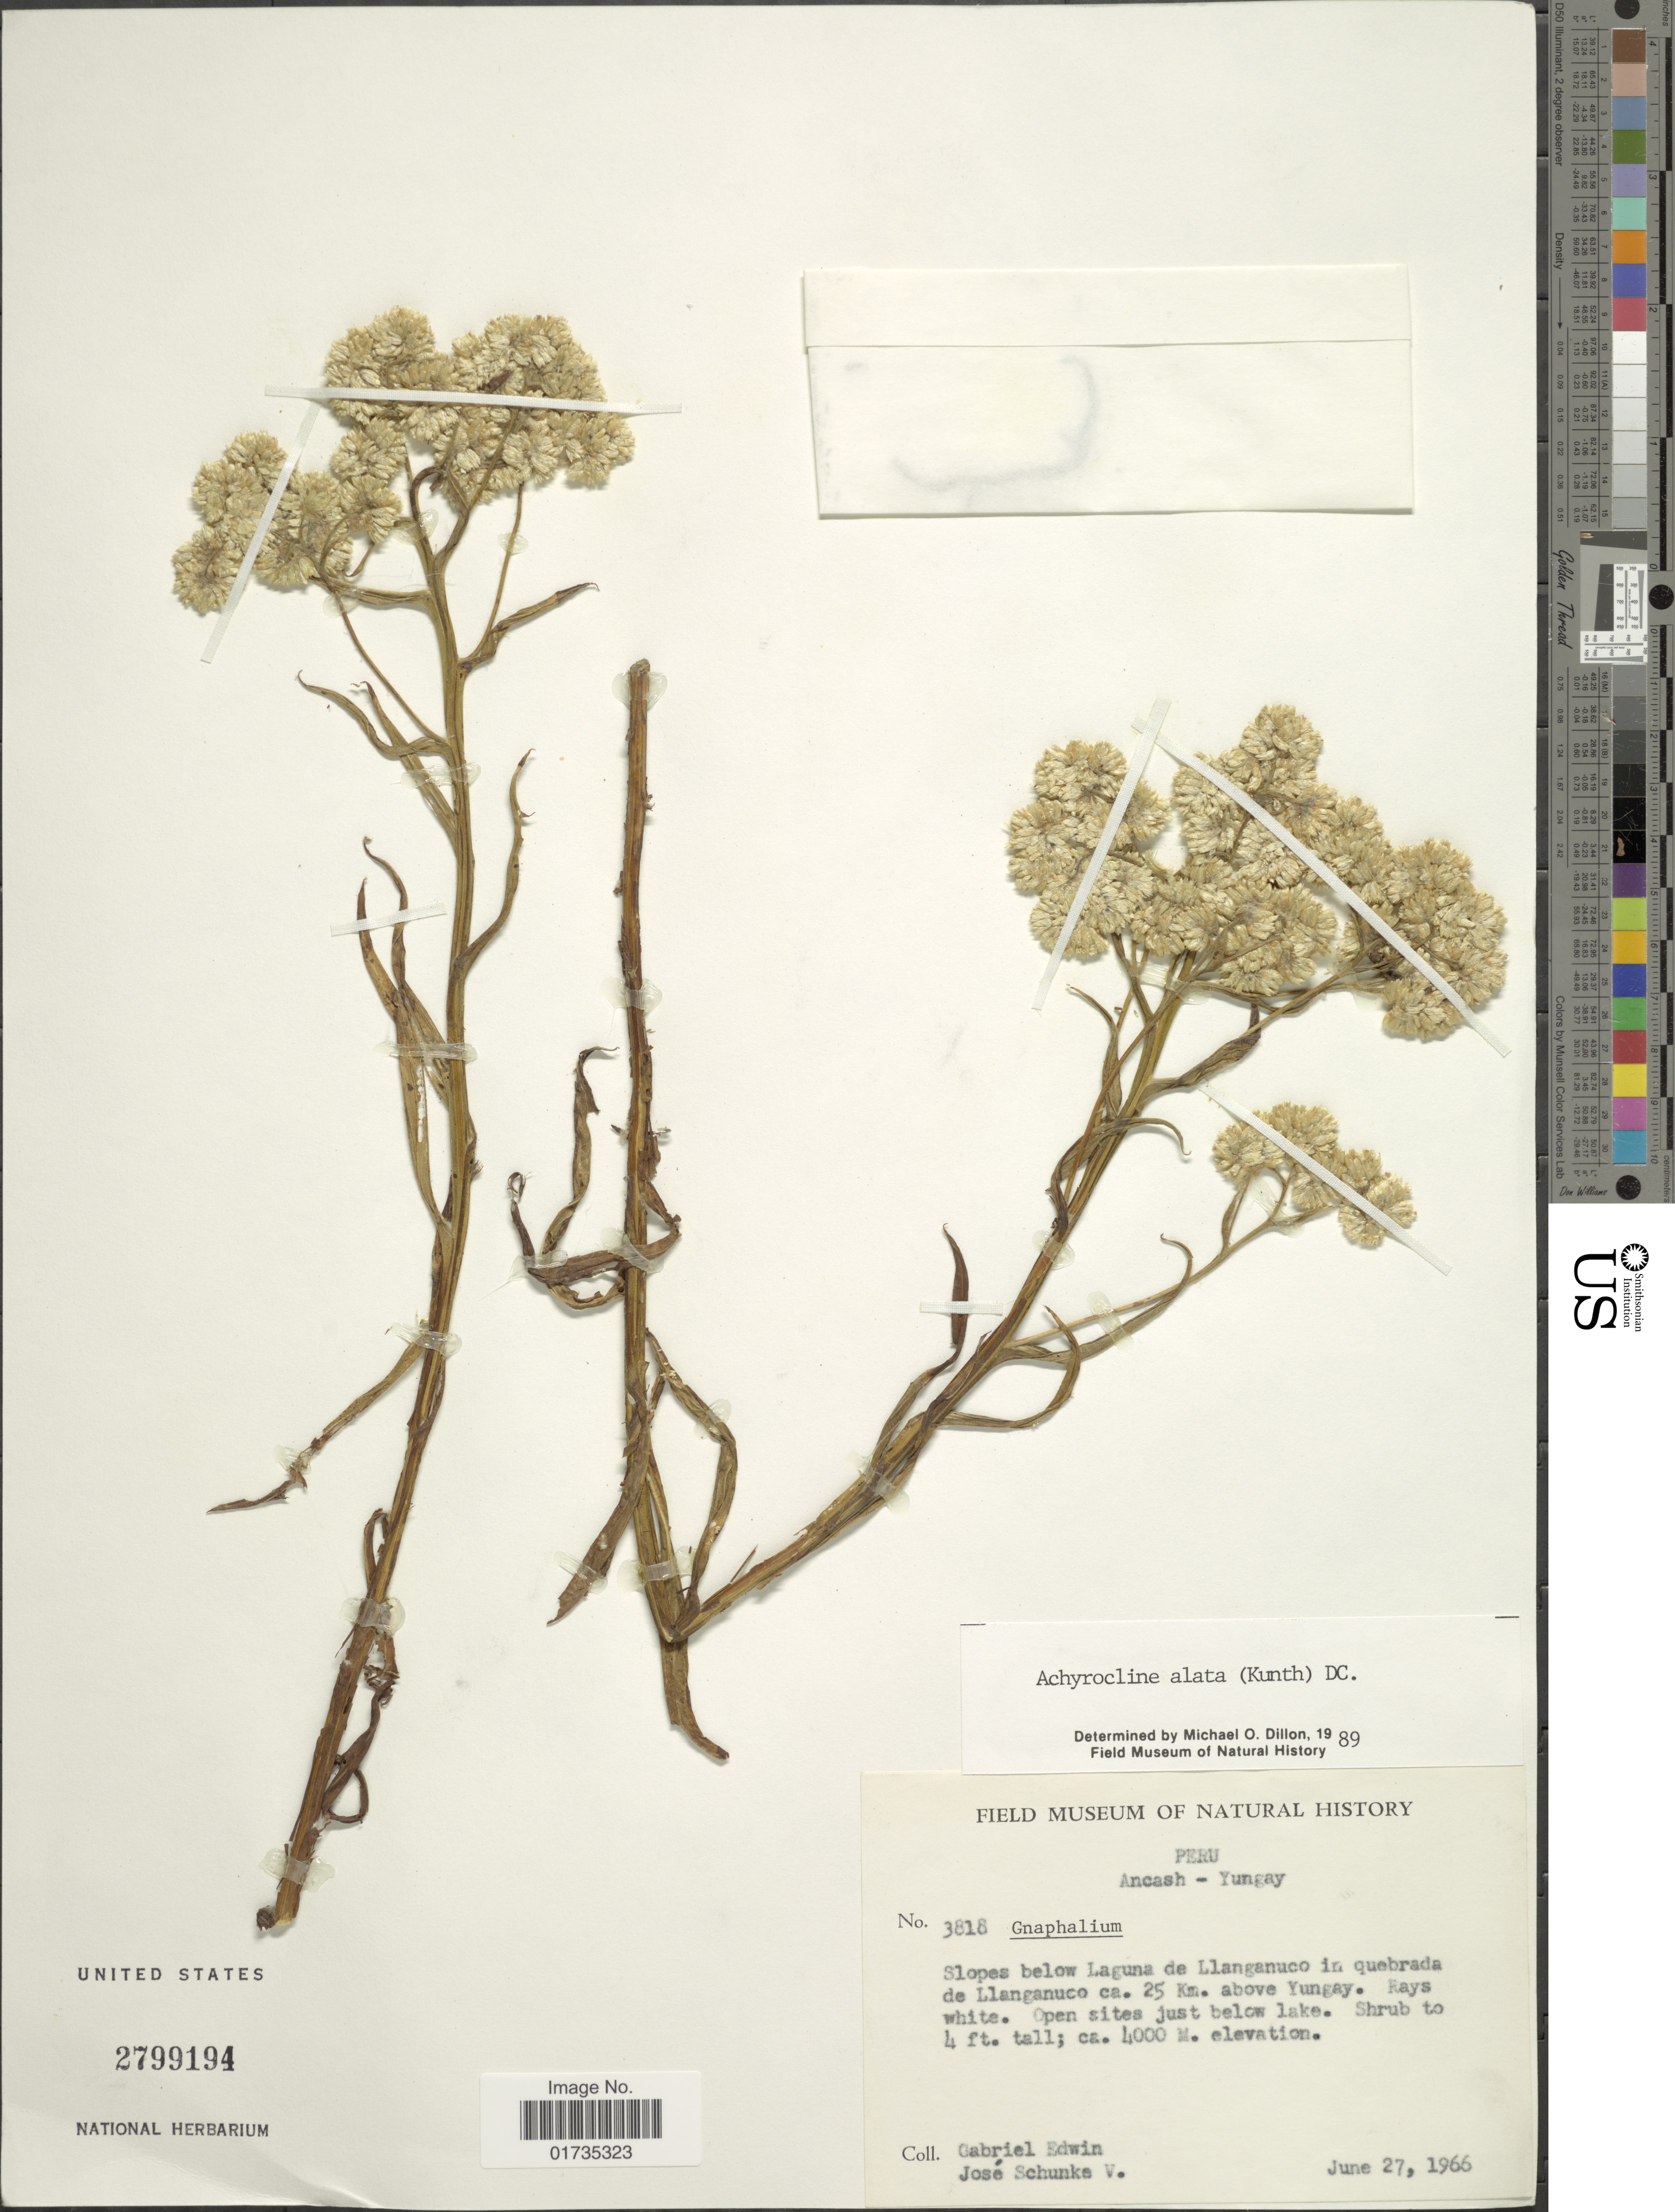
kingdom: Plantae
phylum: Tracheophyta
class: Magnoliopsida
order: Asterales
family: Asteraceae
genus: Achyrocline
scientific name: Achyrocline alata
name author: (Kunth) DC.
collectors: G. Edwin & J. Schunke Vigo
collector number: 3818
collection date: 1966-06-27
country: Peru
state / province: Ancash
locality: Peru. Ancash-Yungay. Slopes below Laguna de Llanganuco in quebrada de Llanganuco ca. 25 Km. above Yungay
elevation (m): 4000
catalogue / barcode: US 2799194